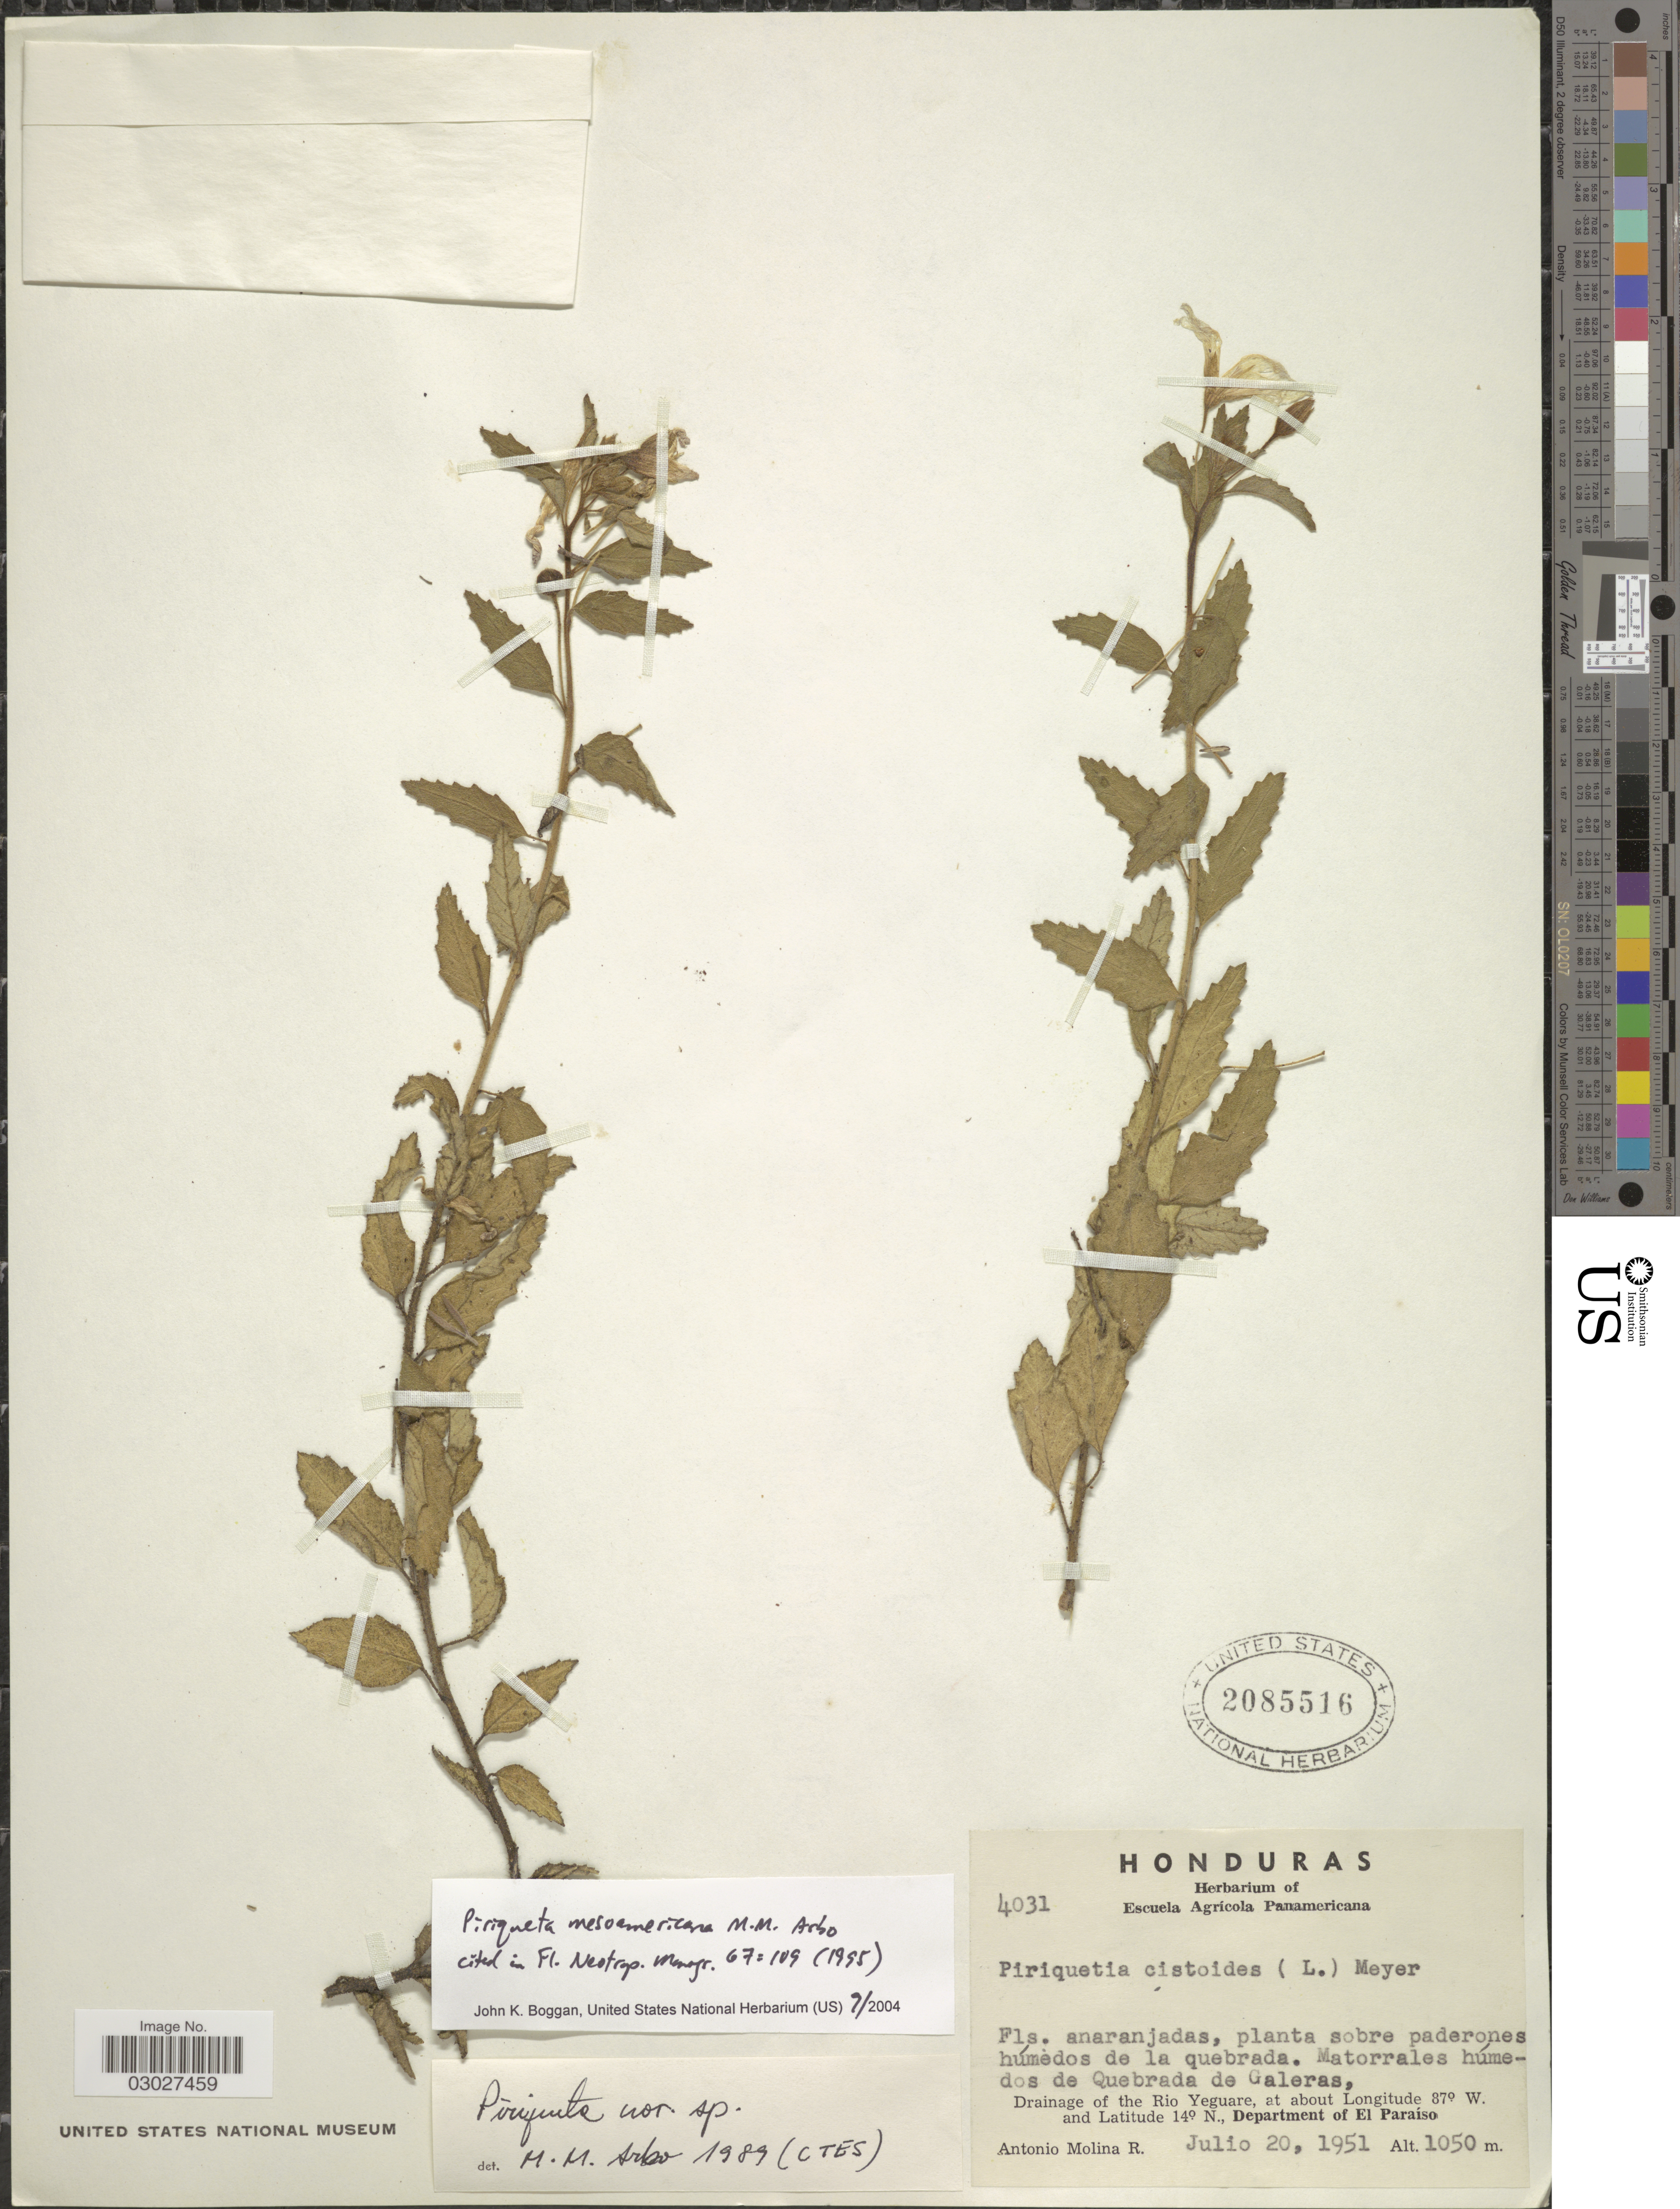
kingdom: Plantae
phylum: Tracheophyta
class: Magnoliopsida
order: Malpighiales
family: Turneraceae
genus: Piriqueta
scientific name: Piriqueta mesoamericana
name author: Arbo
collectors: A. Molina R.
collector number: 4031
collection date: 1951-07-20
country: Honduras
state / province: El Paraíso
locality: Matorrales humedos de Quebrada de Galeras, Drainage of the Rio Yeguare., Department of El Paraiso.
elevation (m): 1050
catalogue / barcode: US 2085516